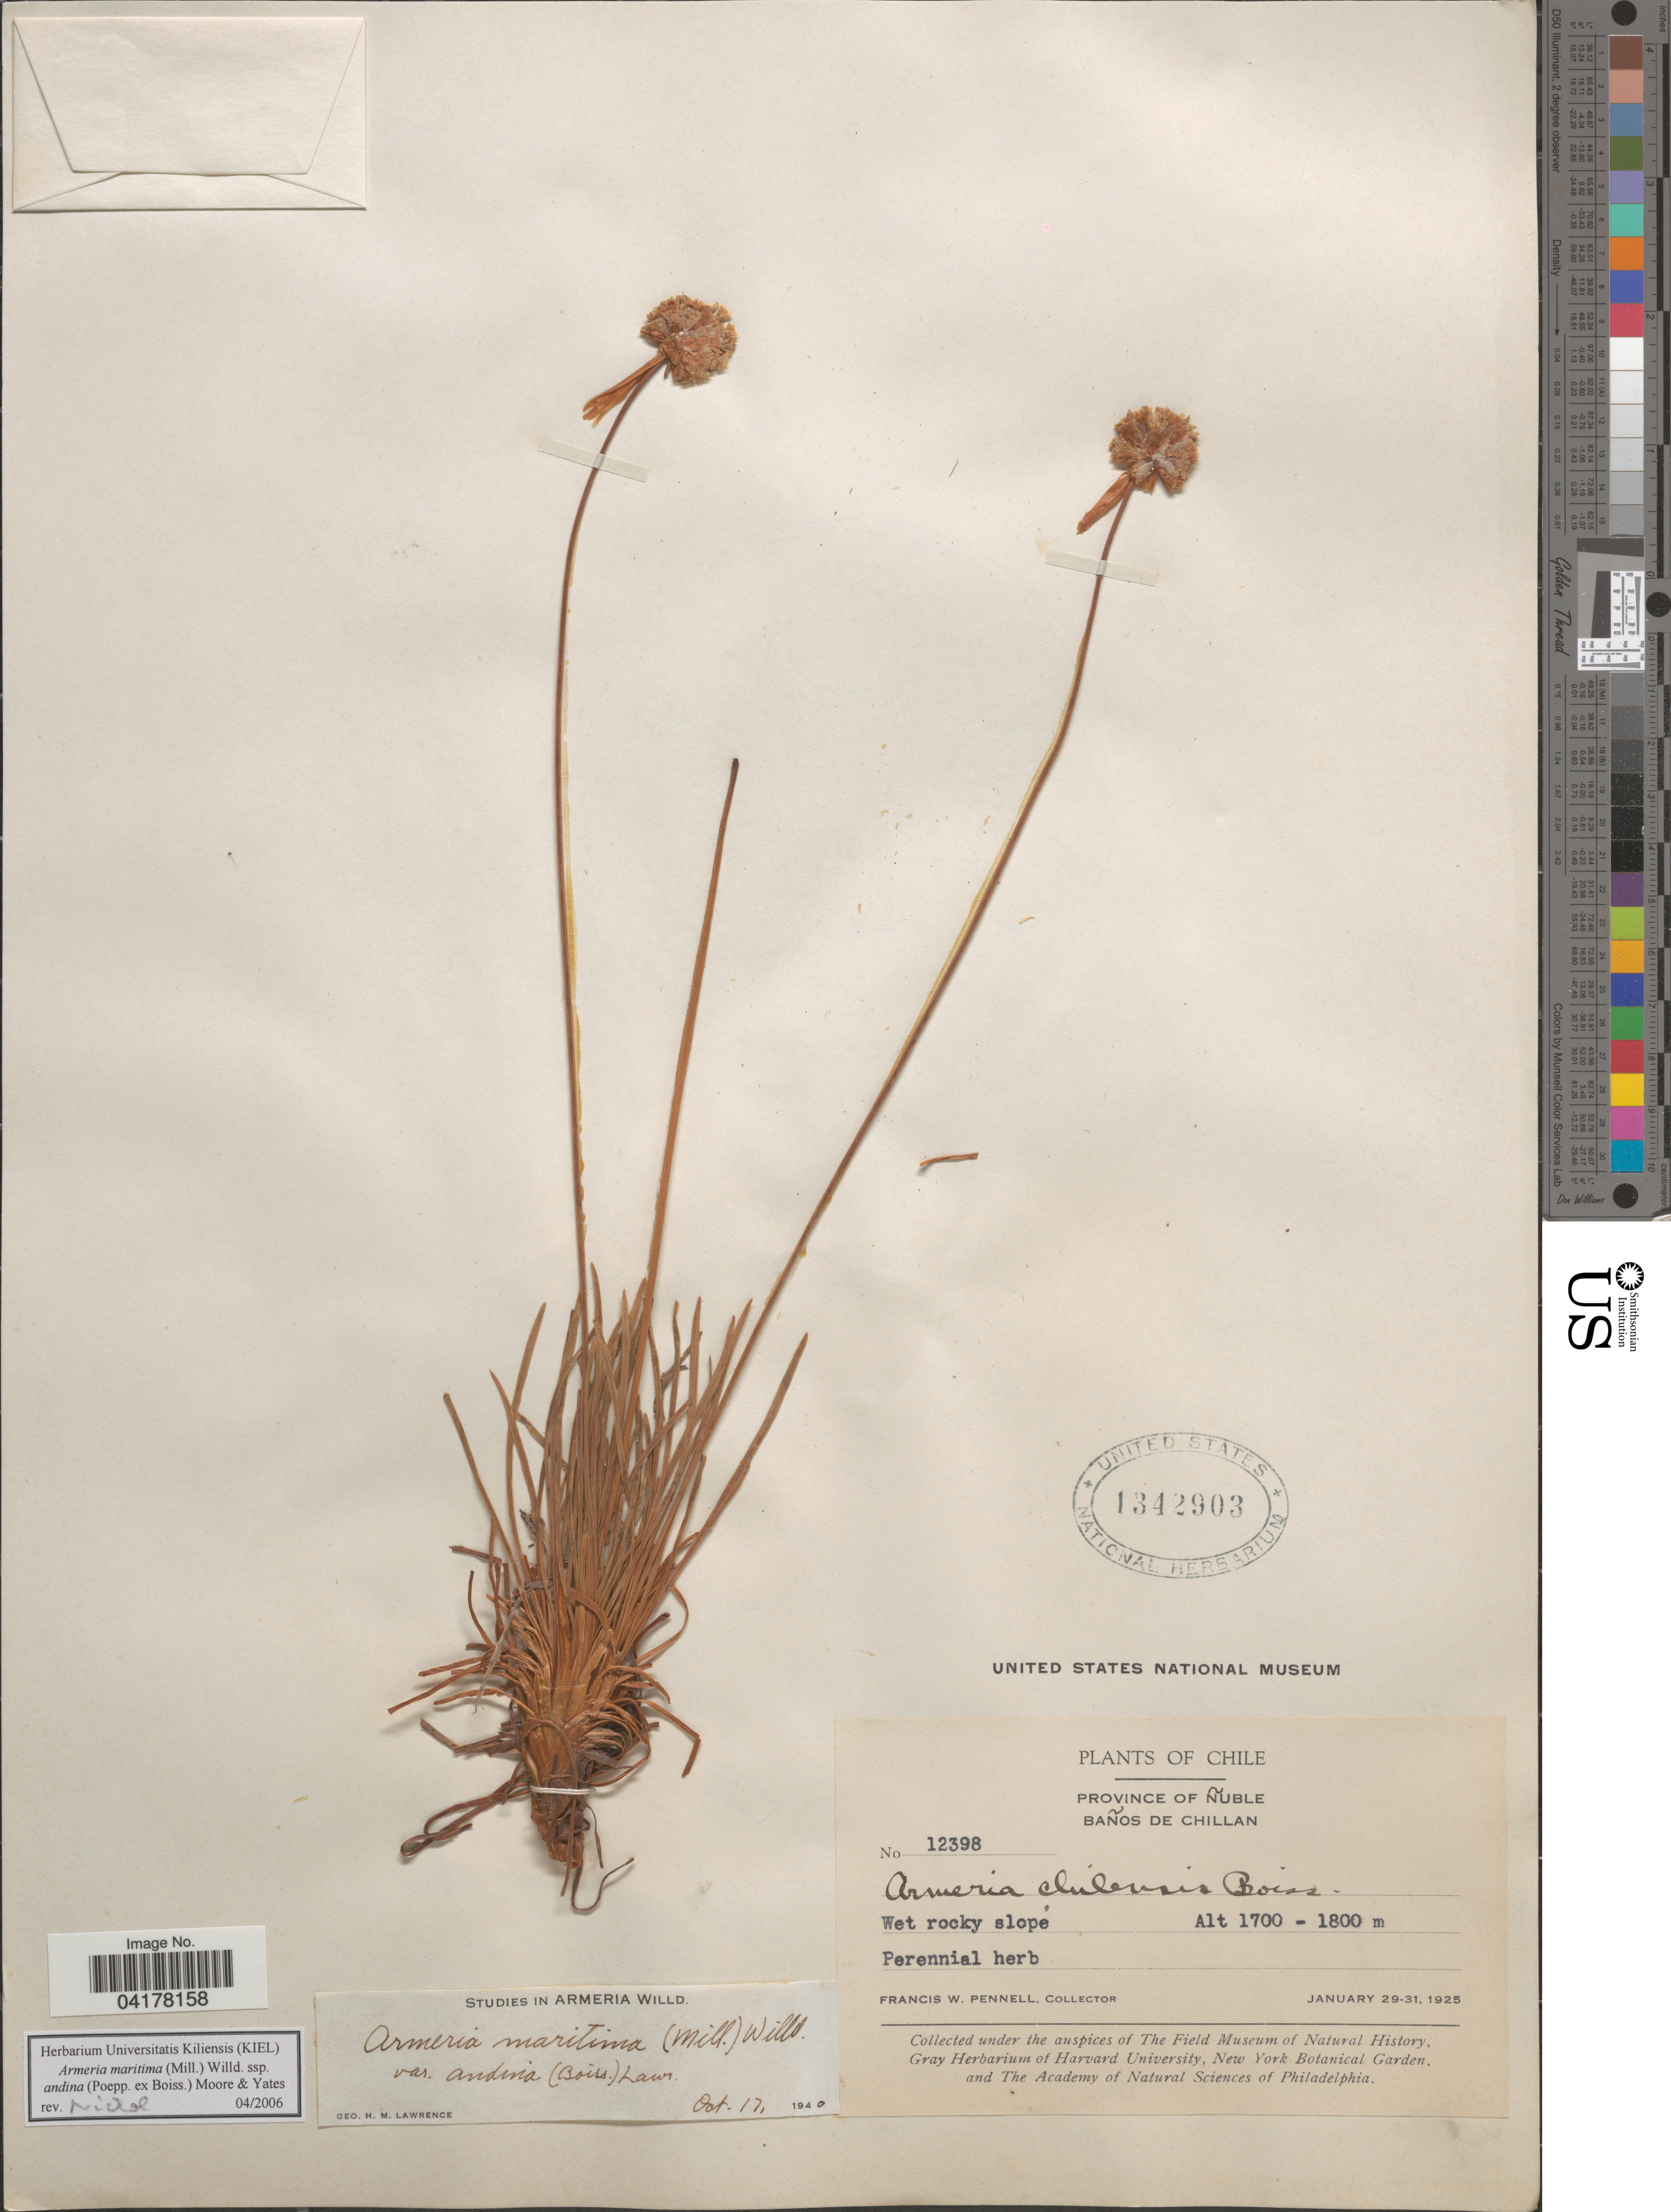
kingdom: Plantae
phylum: Tracheophyta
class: Magnoliopsida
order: Caryophyllales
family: Plumbaginaceae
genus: Armeria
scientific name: Armeria maritima subsp. andina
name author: (Poepp. ex Boiss.) D.M. Moore & H.O. Yates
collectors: F. W. Pennell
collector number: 12398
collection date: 1925-01-29/1925-01-31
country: Chile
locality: Province of Ñuble. Baño de Chillan.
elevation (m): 1700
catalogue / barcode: US 1342903